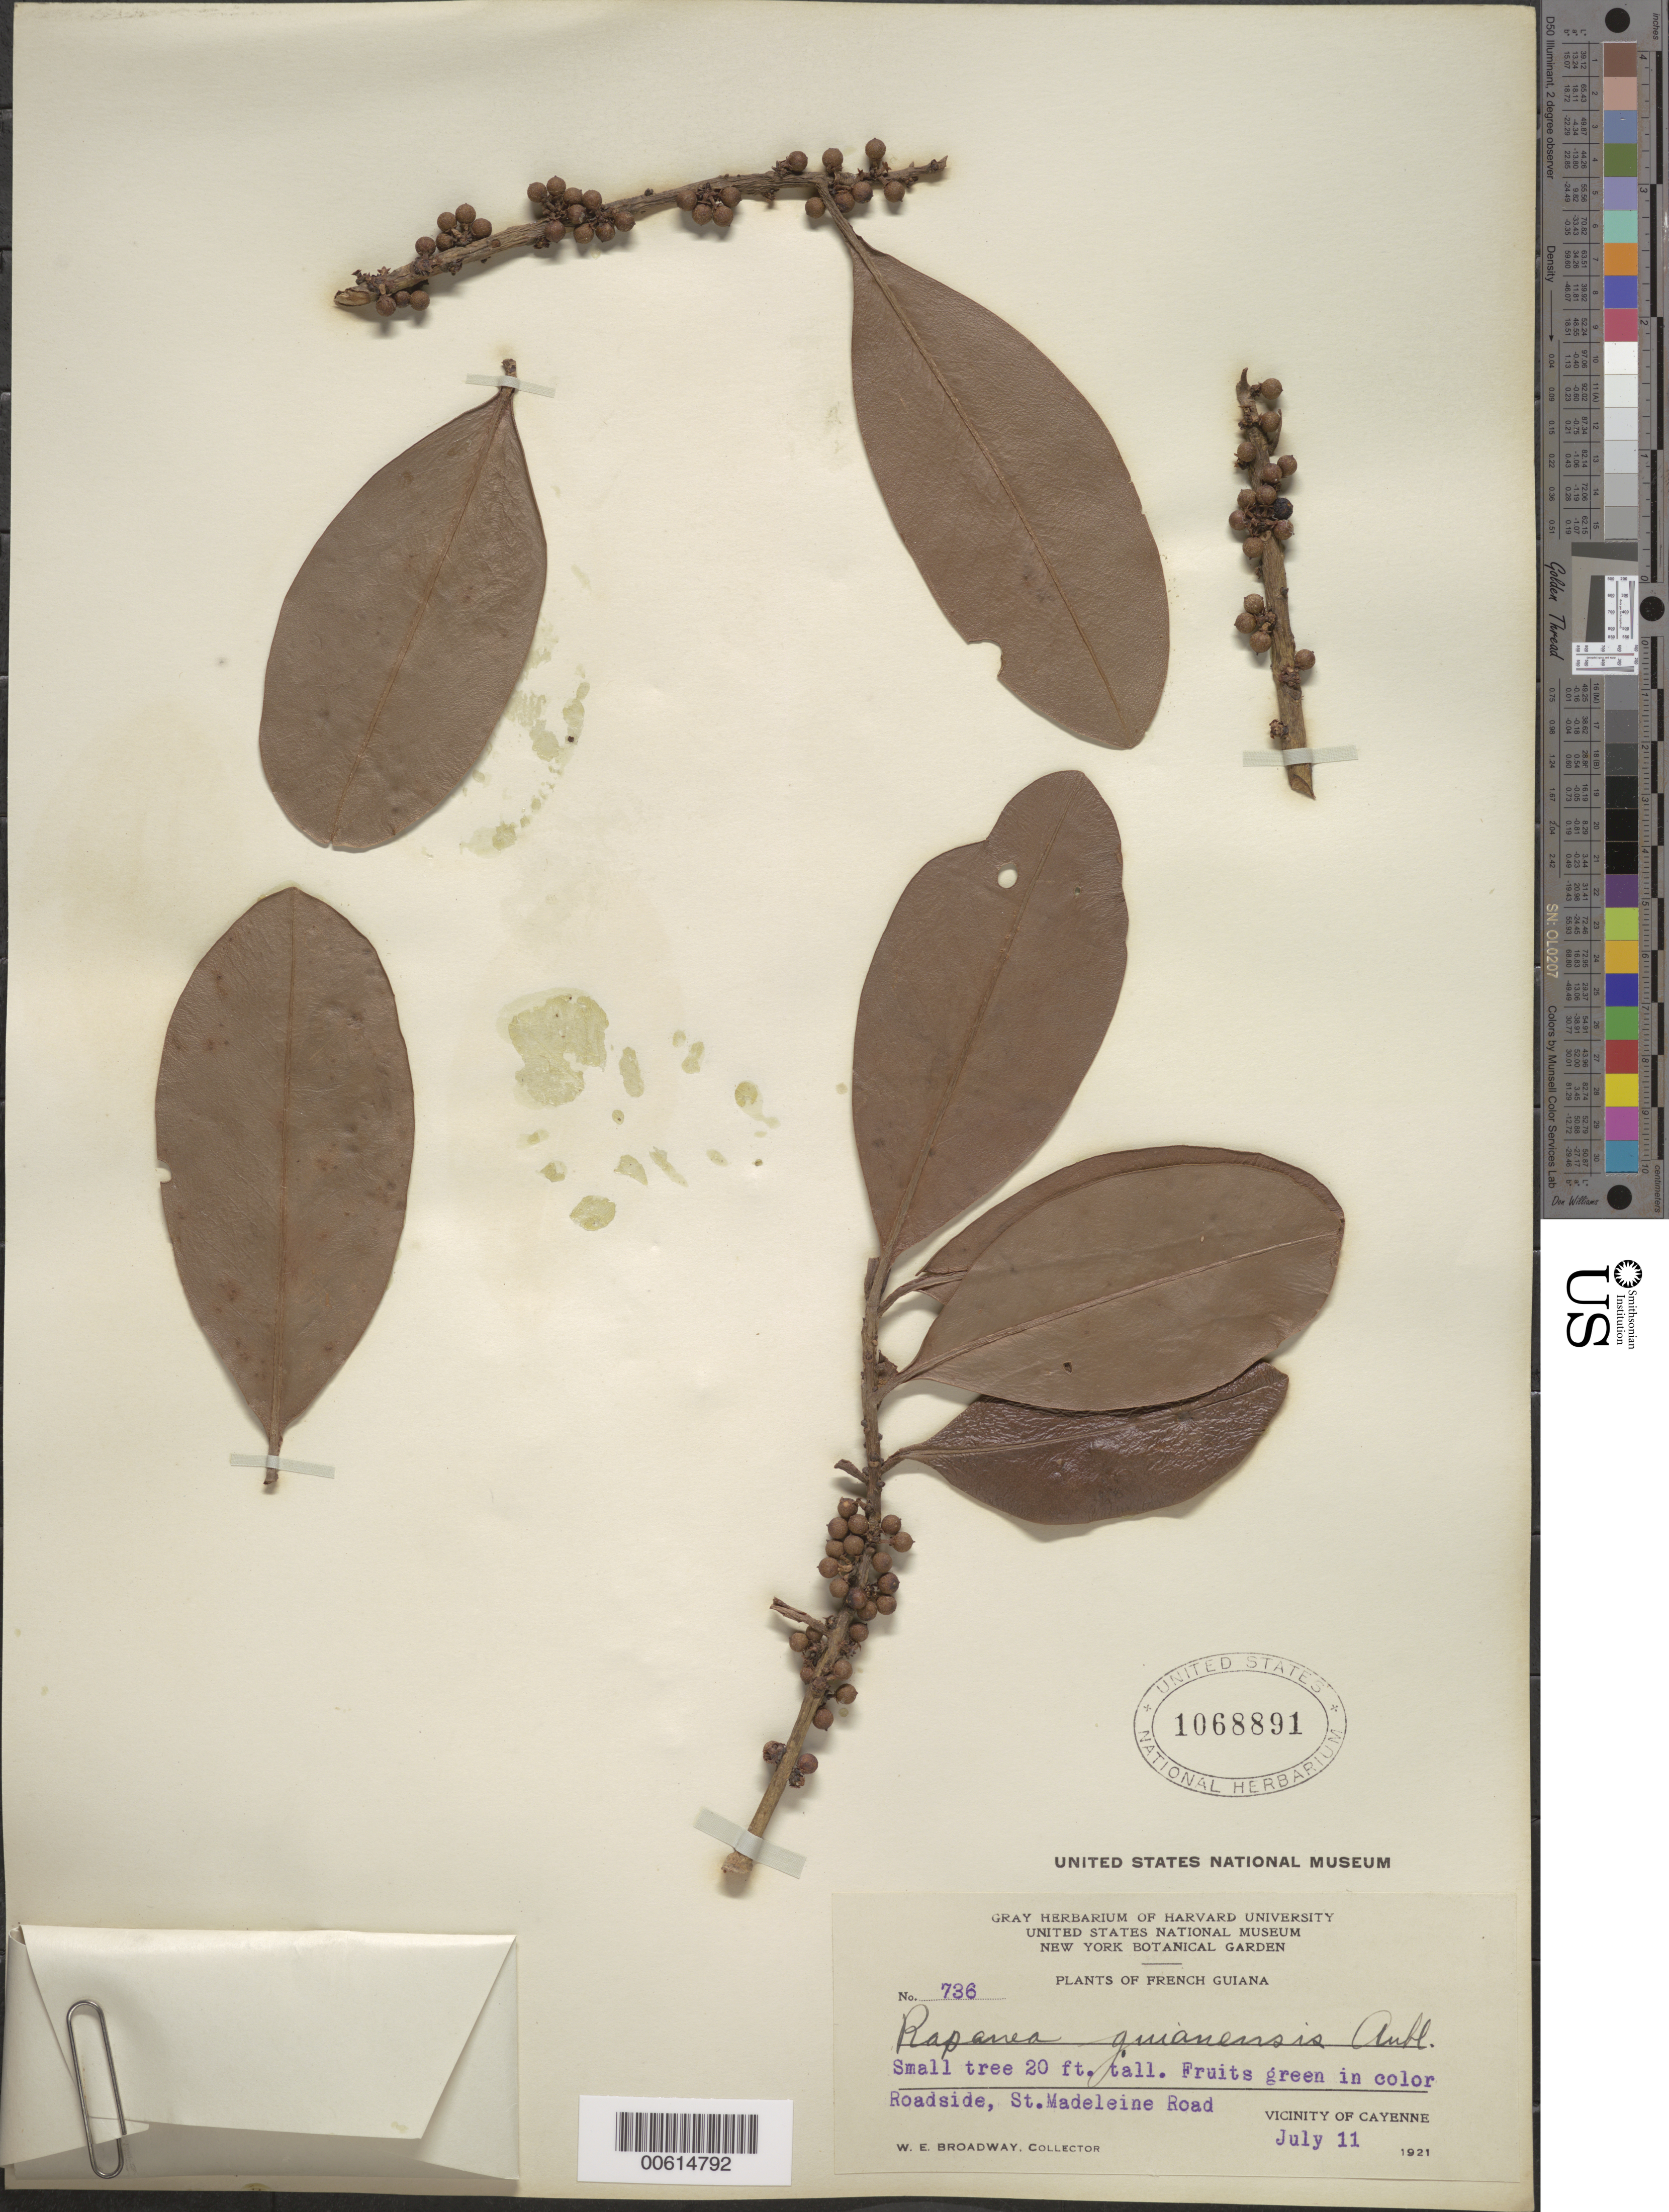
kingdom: Plantae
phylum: Tracheophyta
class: Magnoliopsida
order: Ericales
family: Primulaceae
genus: Rapanea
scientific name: Rapanea guianensis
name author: Aubl.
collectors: W. E. Broadway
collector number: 736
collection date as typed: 11-Jul-21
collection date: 1921-07-11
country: French Guiana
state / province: Cayenne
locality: Cayenne, vic.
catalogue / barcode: US 1068891